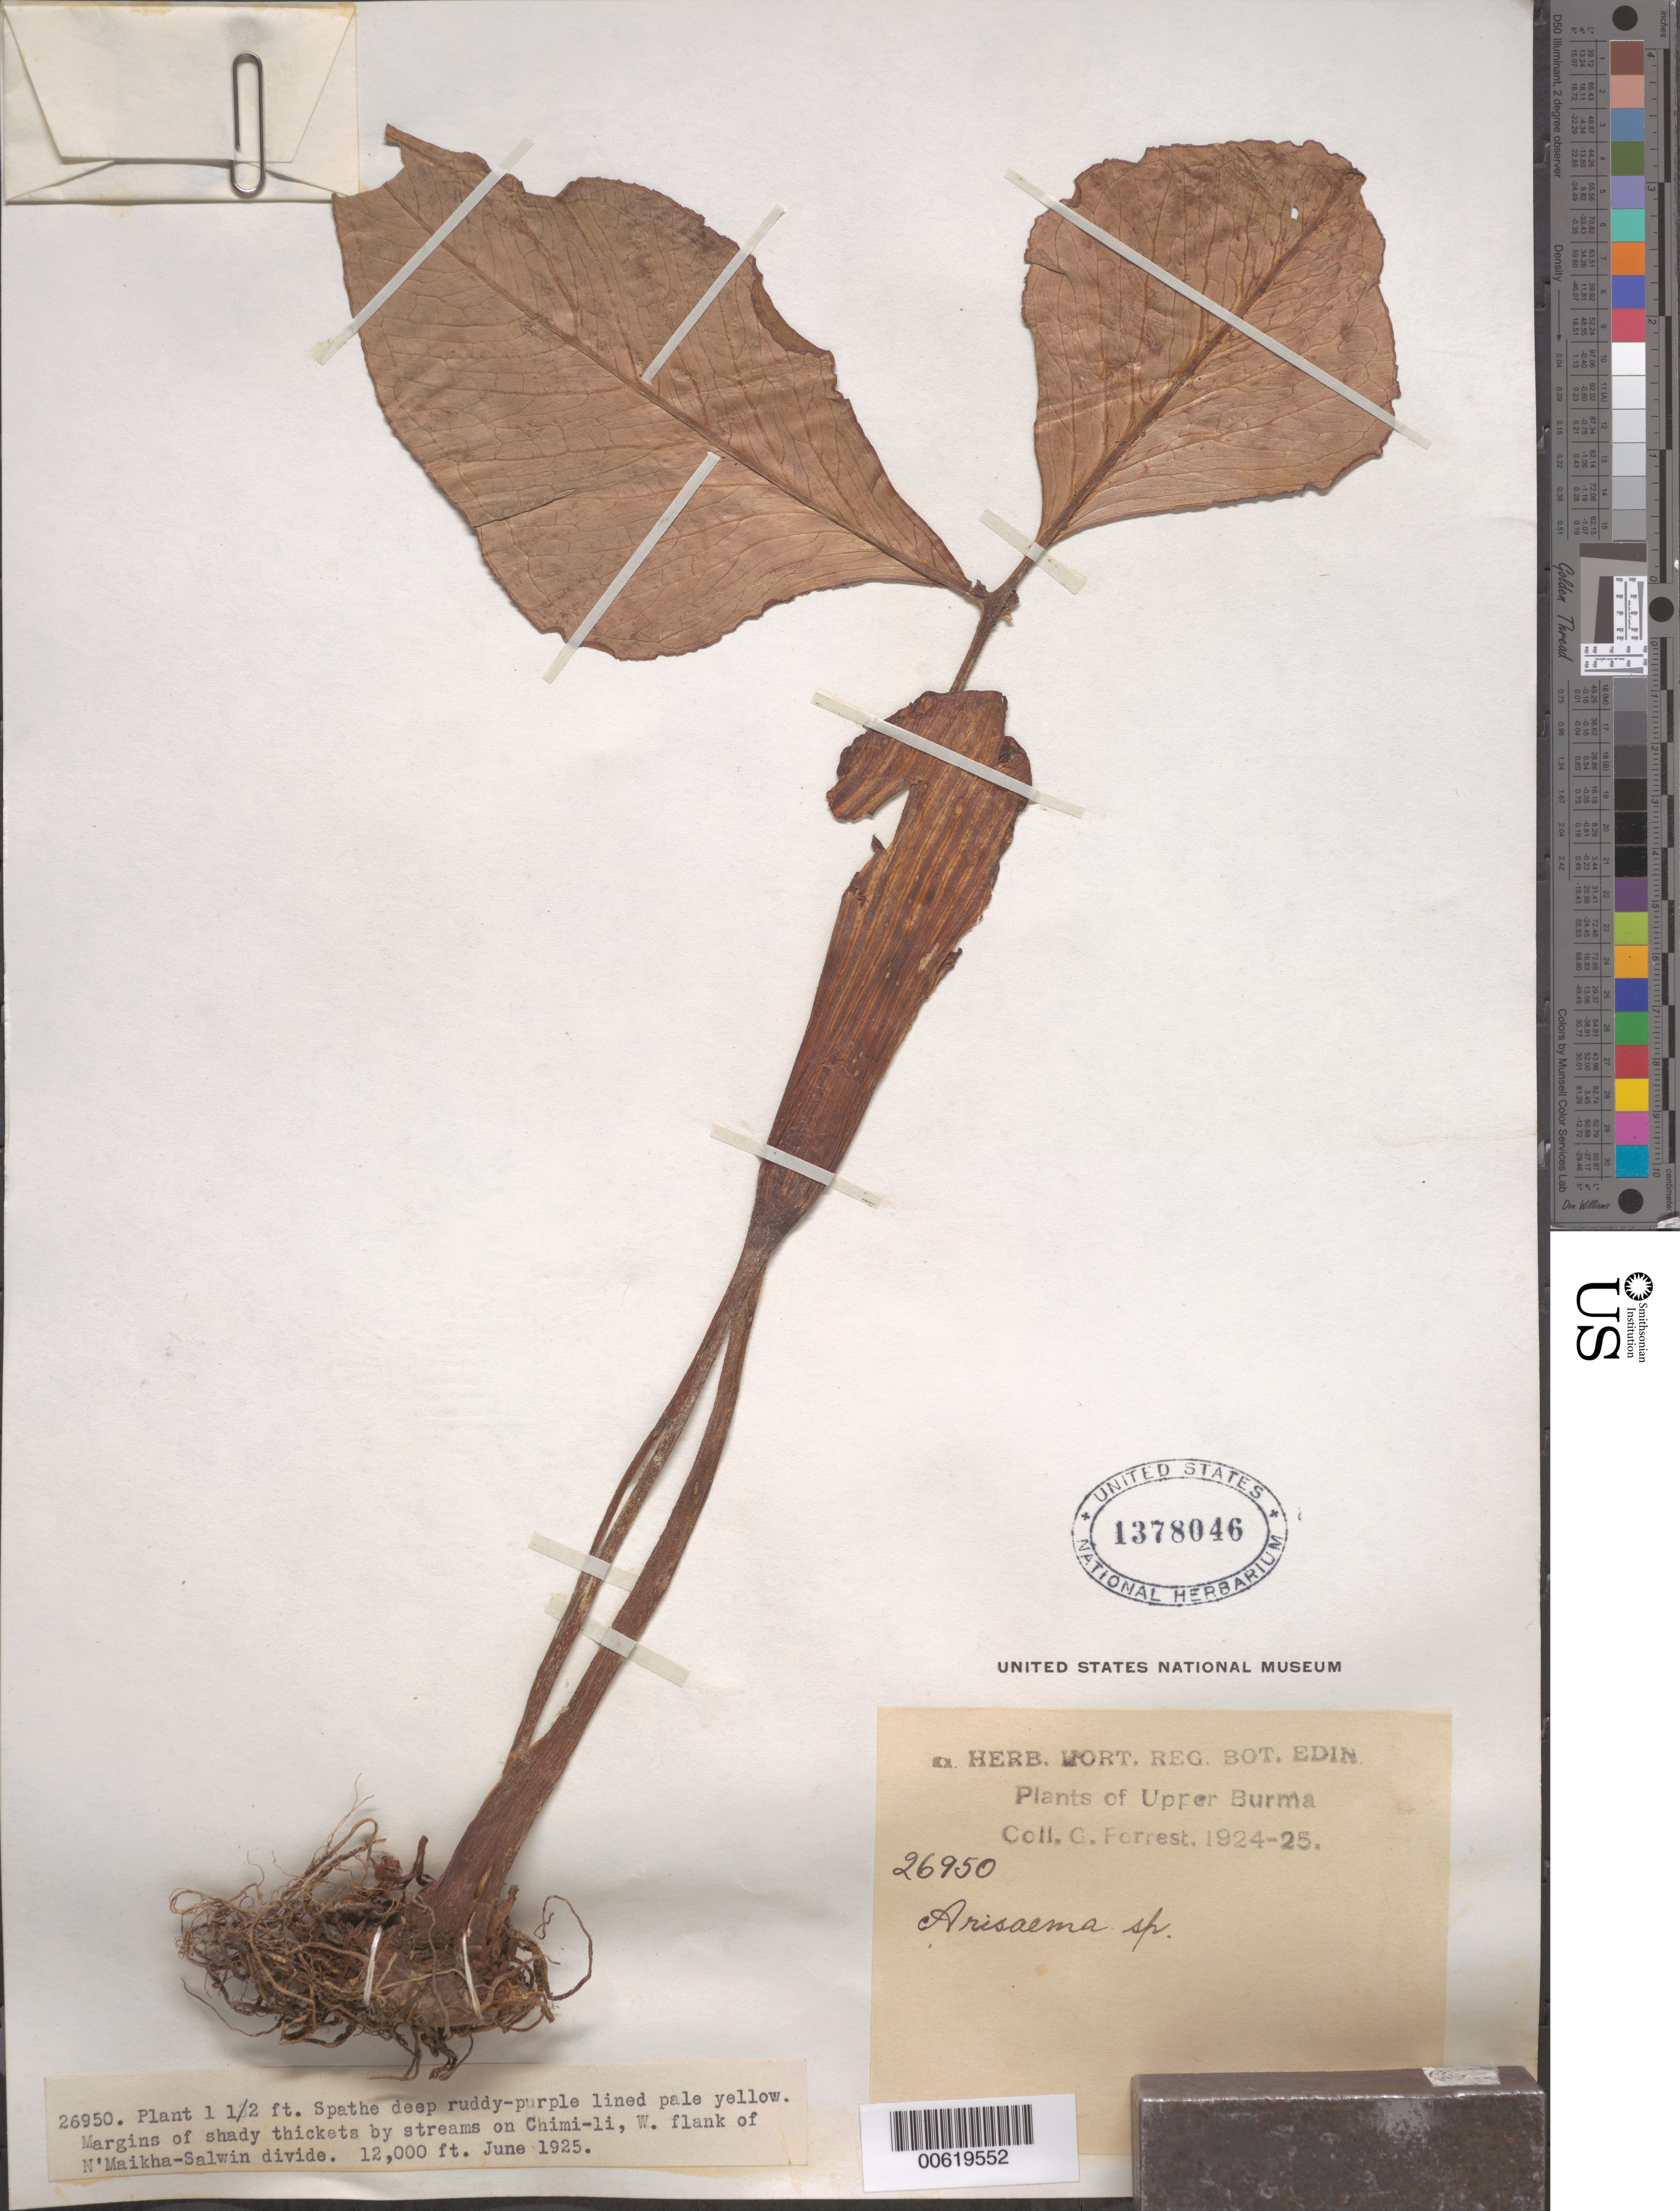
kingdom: Plantae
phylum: Tracheophyta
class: Liliopsida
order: Alismatales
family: Araceae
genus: Arisaema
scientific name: Arisaema sp.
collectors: G. Forrest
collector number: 26950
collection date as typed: Jun 1925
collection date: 1925-06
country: Myanmar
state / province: Kachin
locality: W. flank of N'Maikha-Salwin divide.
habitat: Margins of shady thickets by streams on Chimi-li.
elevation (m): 3658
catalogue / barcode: US 1378046